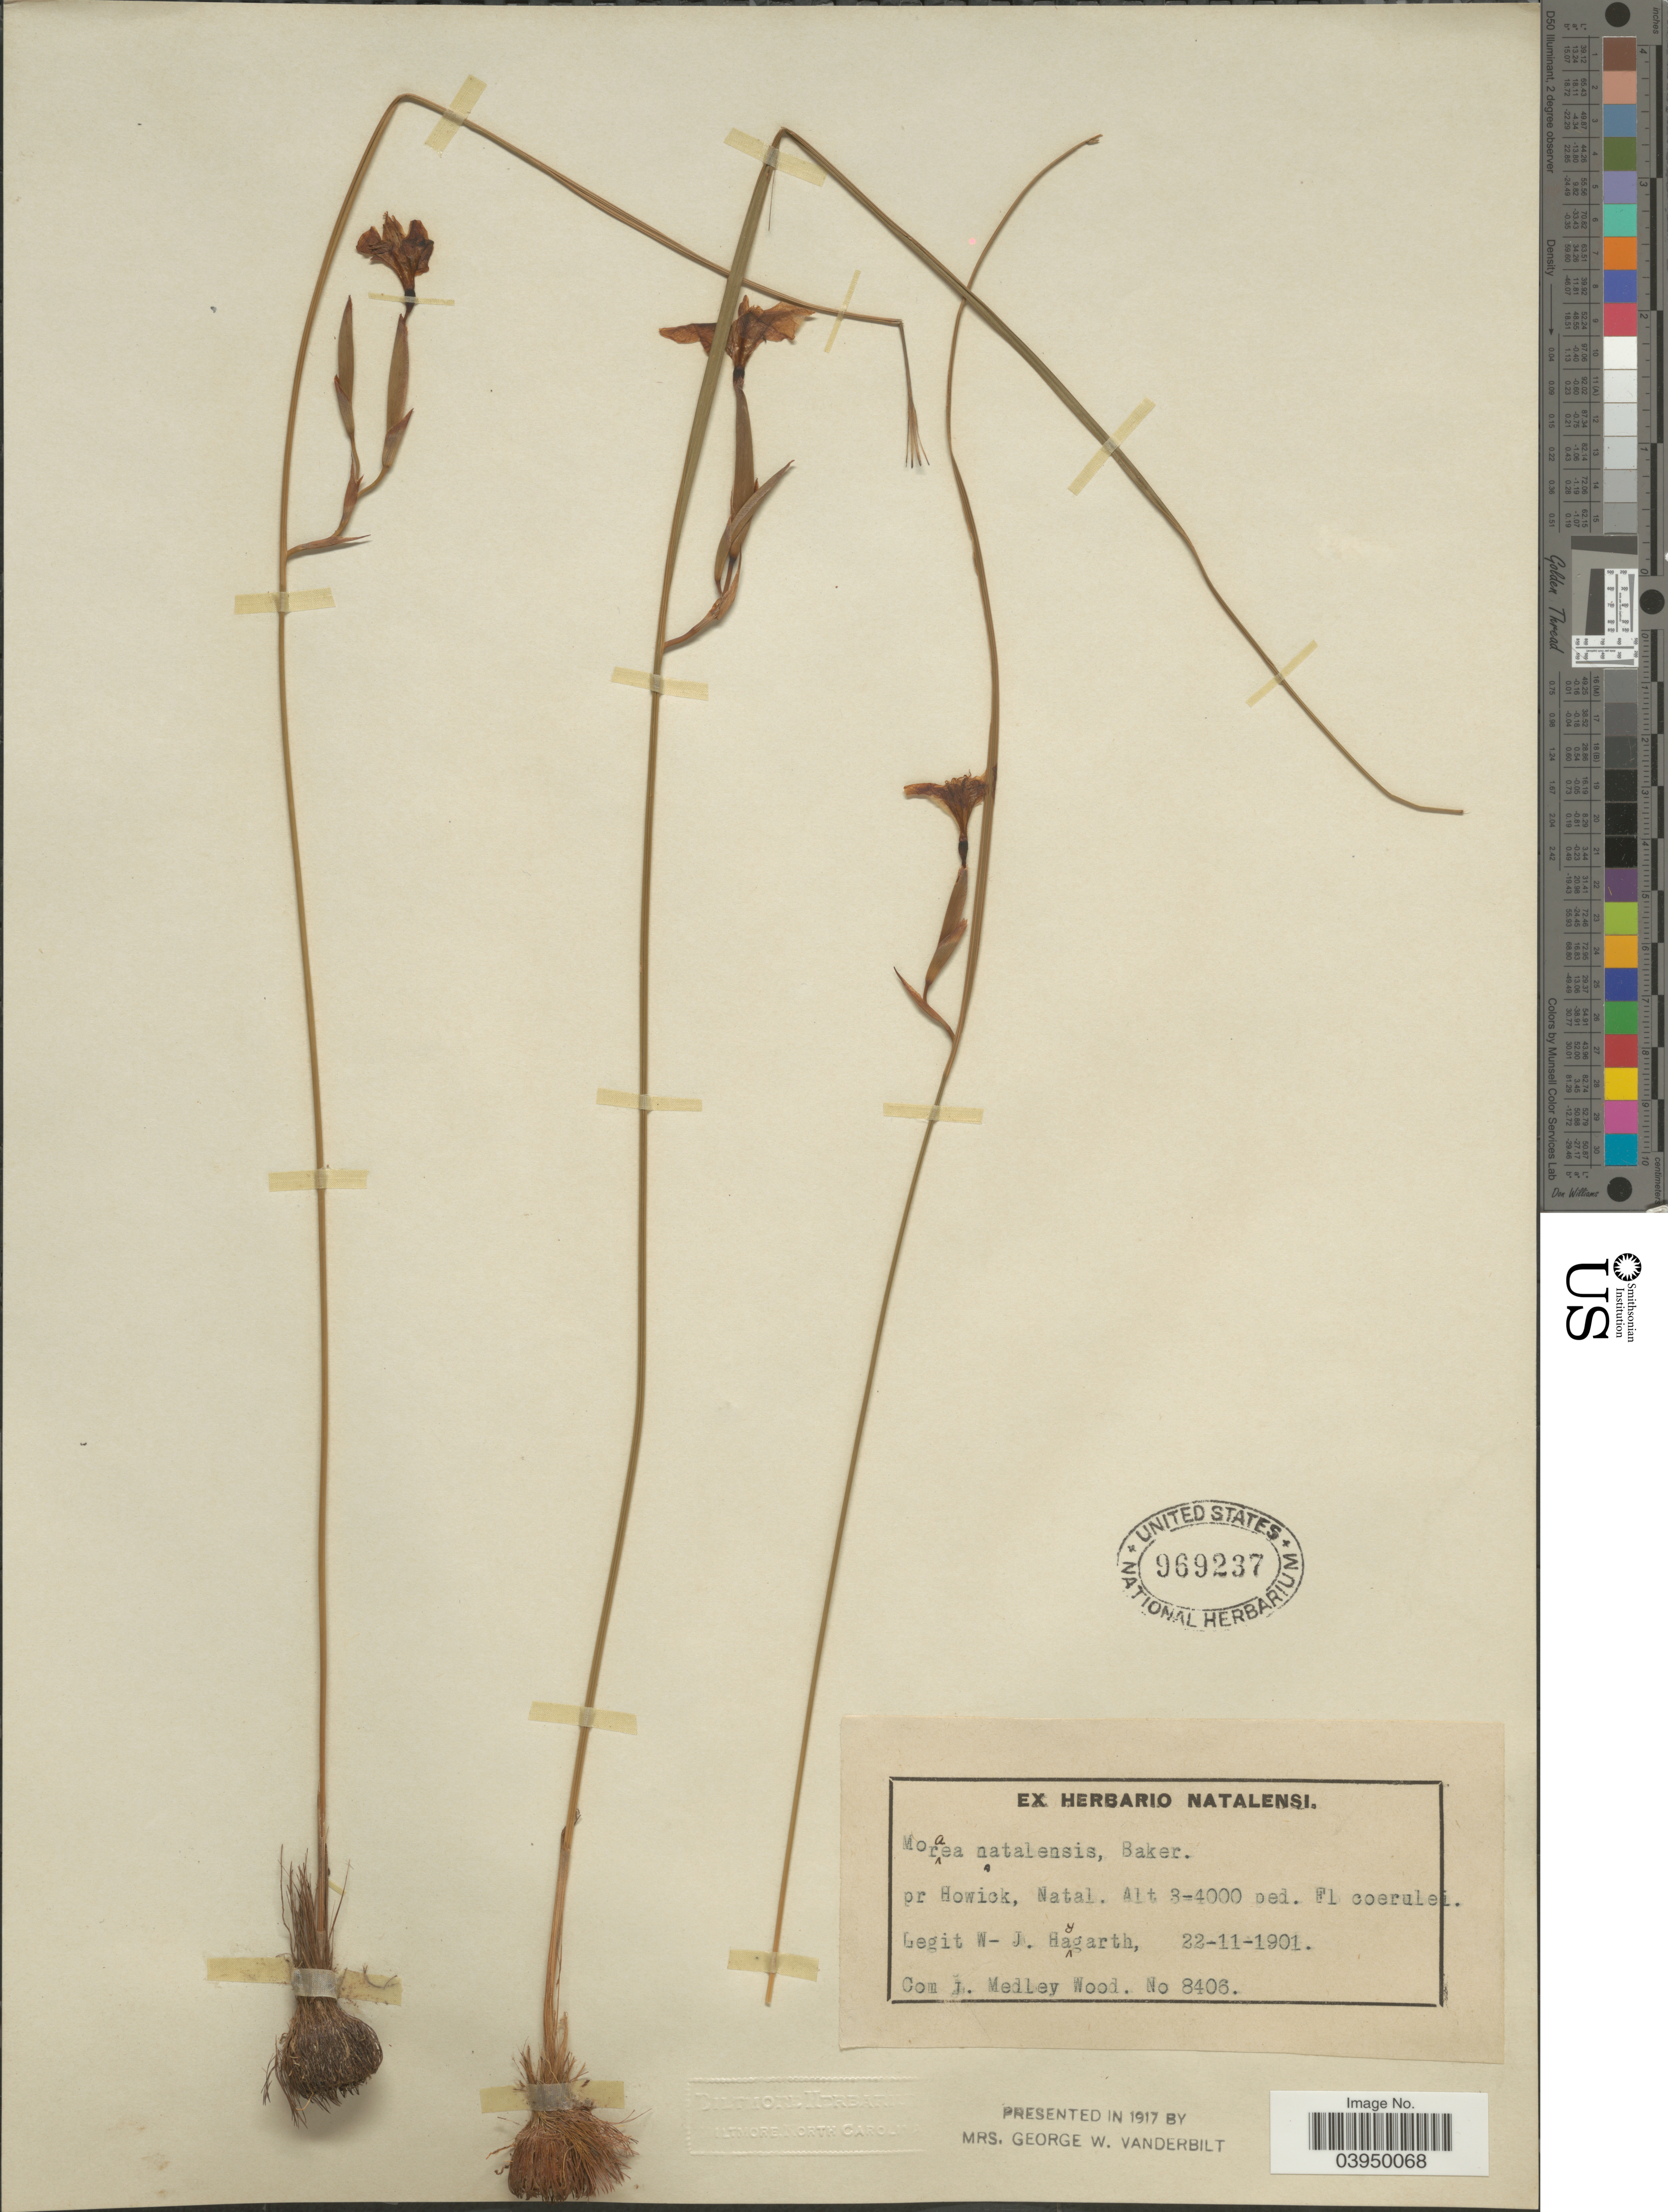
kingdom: Plantae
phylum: Tracheophyta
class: Liliopsida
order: Asparagales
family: Iridaceae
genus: Moraea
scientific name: Moraea natalensis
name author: Baker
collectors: W. Haygarth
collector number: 8406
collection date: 1901-11-22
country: South Africa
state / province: KwaZulu-Natal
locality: Pr Howick, Natal.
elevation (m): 914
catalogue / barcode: US 969237